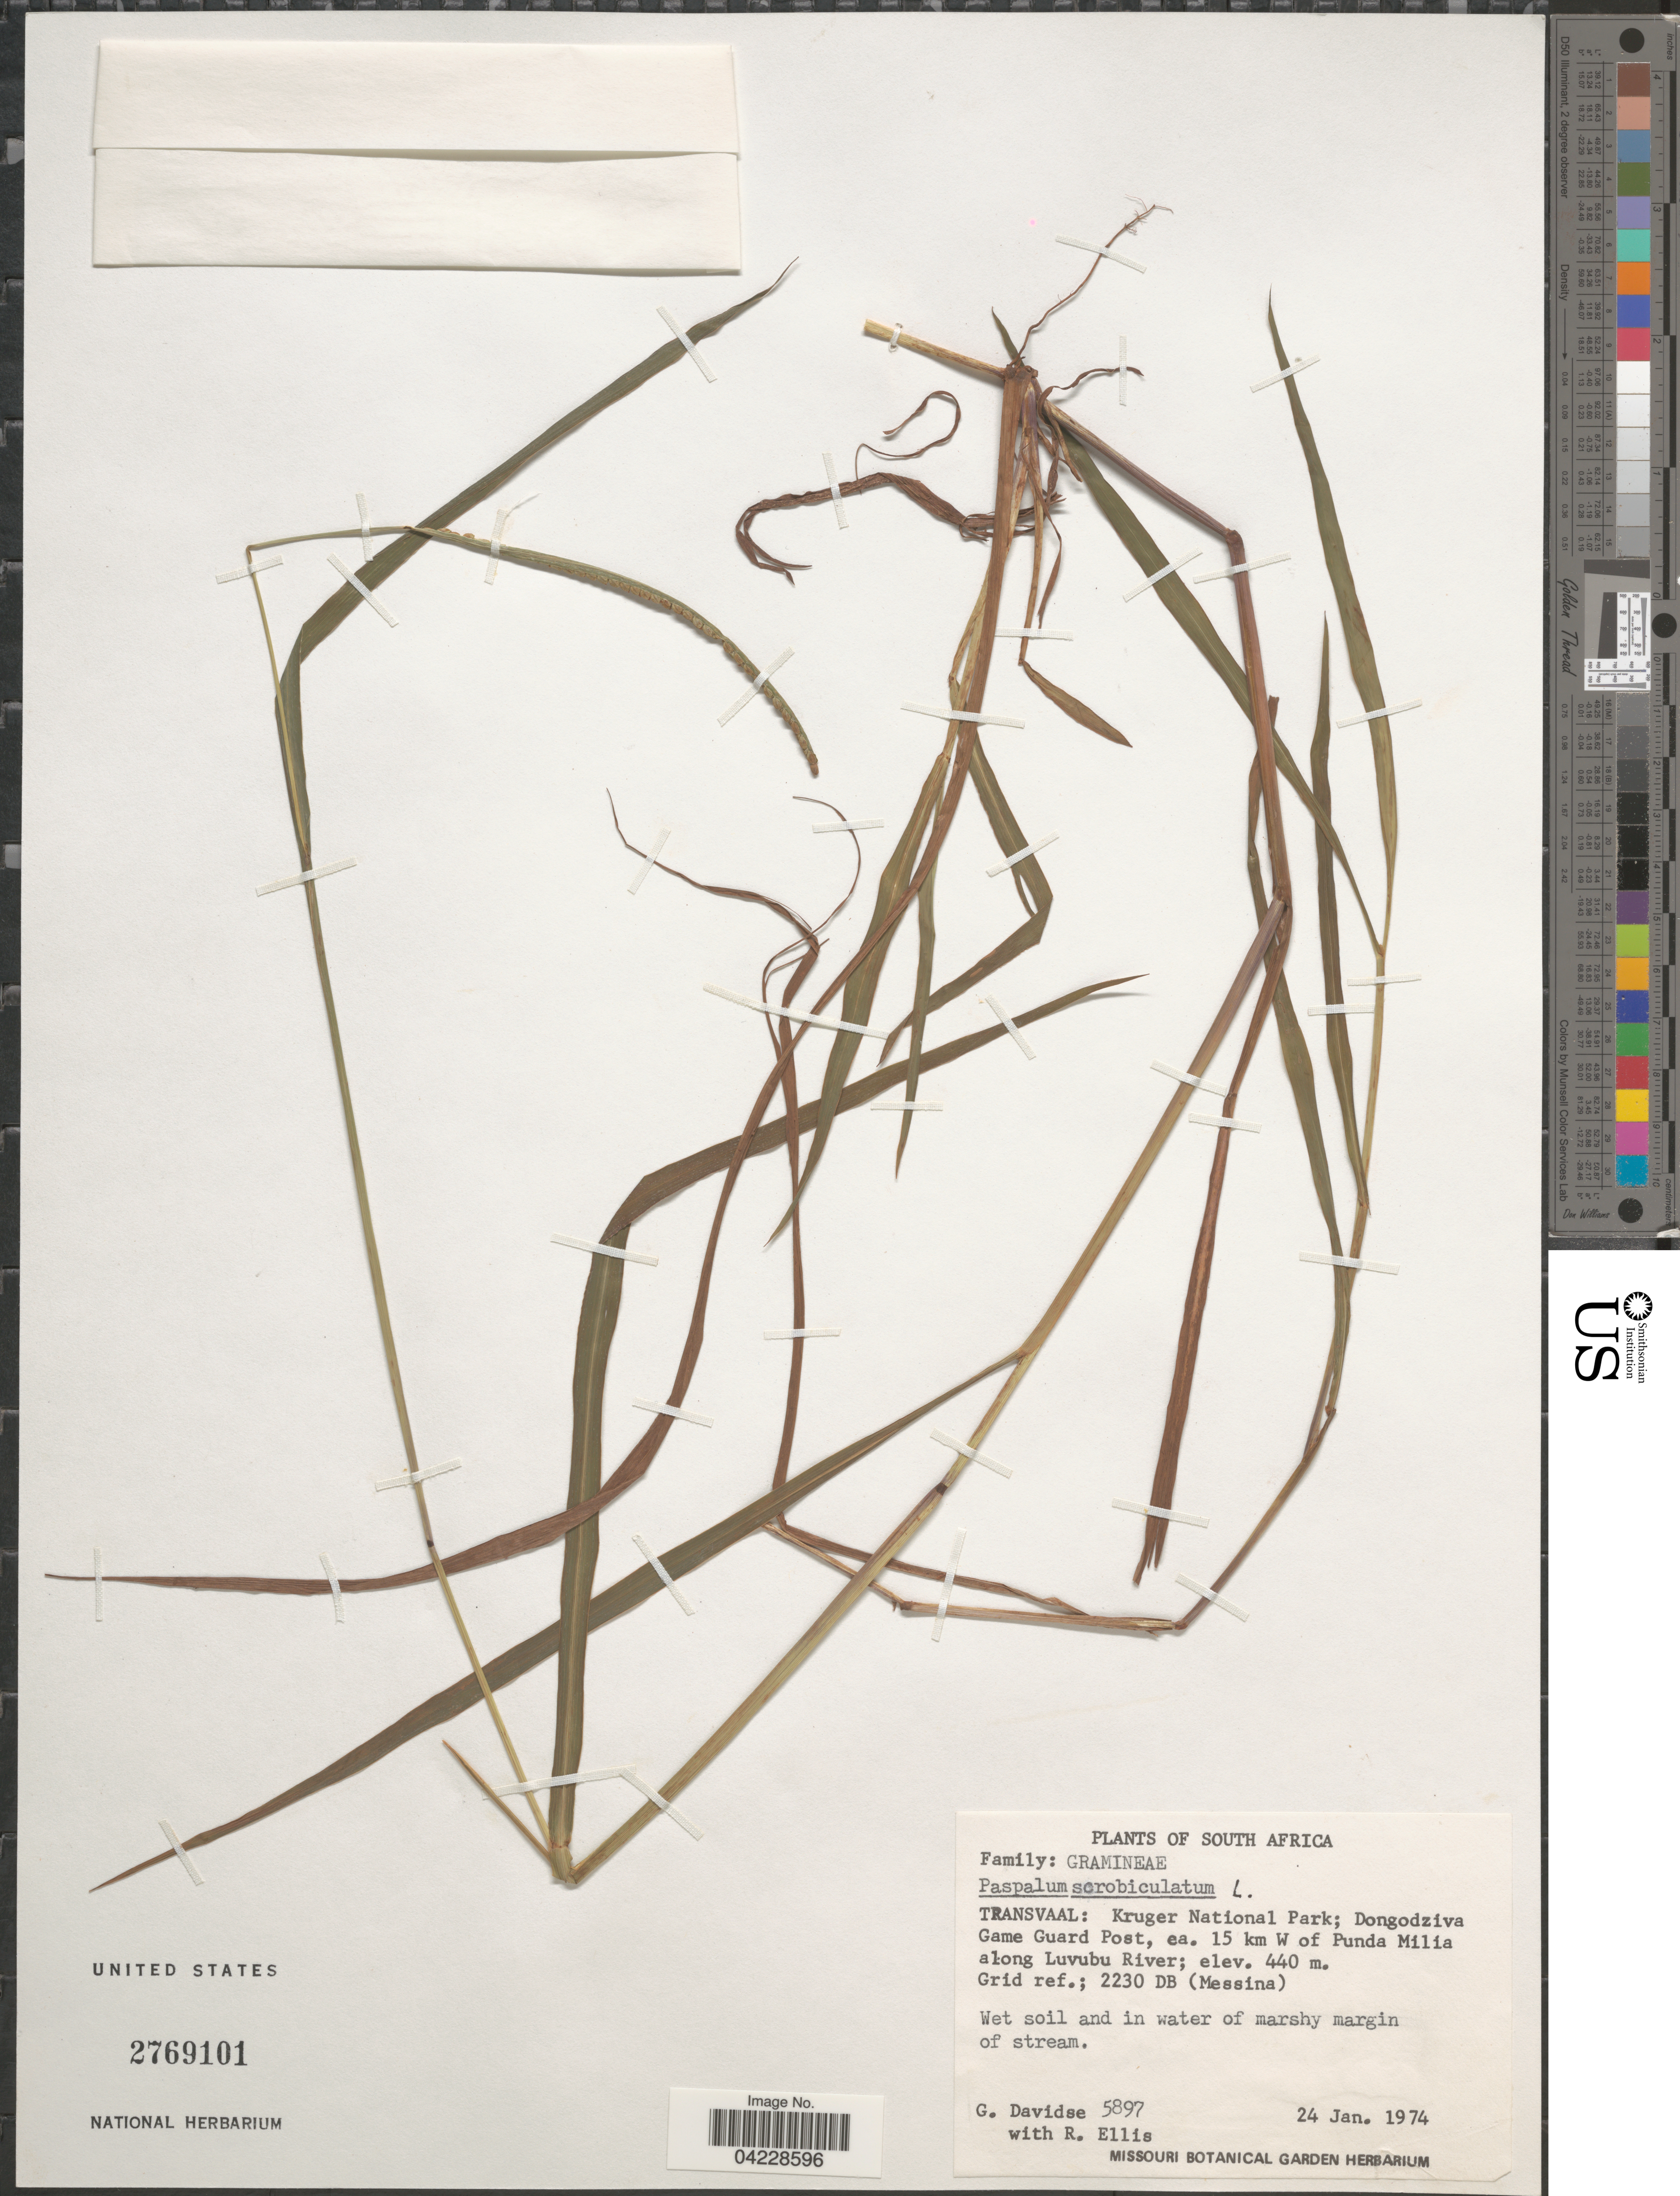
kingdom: Plantae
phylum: Tracheophyta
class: Liliopsida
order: Poales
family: Poaceae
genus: Paspalum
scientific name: Paspalum scrobiculatum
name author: L.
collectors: G. Davidse & R. Ellis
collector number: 5897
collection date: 1974-01-24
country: South Africa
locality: Transvaal: Kruger National Park; Dongodziva Game Guard Post, ca. 15 km W of Punda Milia along Luvubu River; Grid ref.; 2230 DB (Messina). Wet soil and in water of marshy margin of stream.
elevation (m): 440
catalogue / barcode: US 2769101